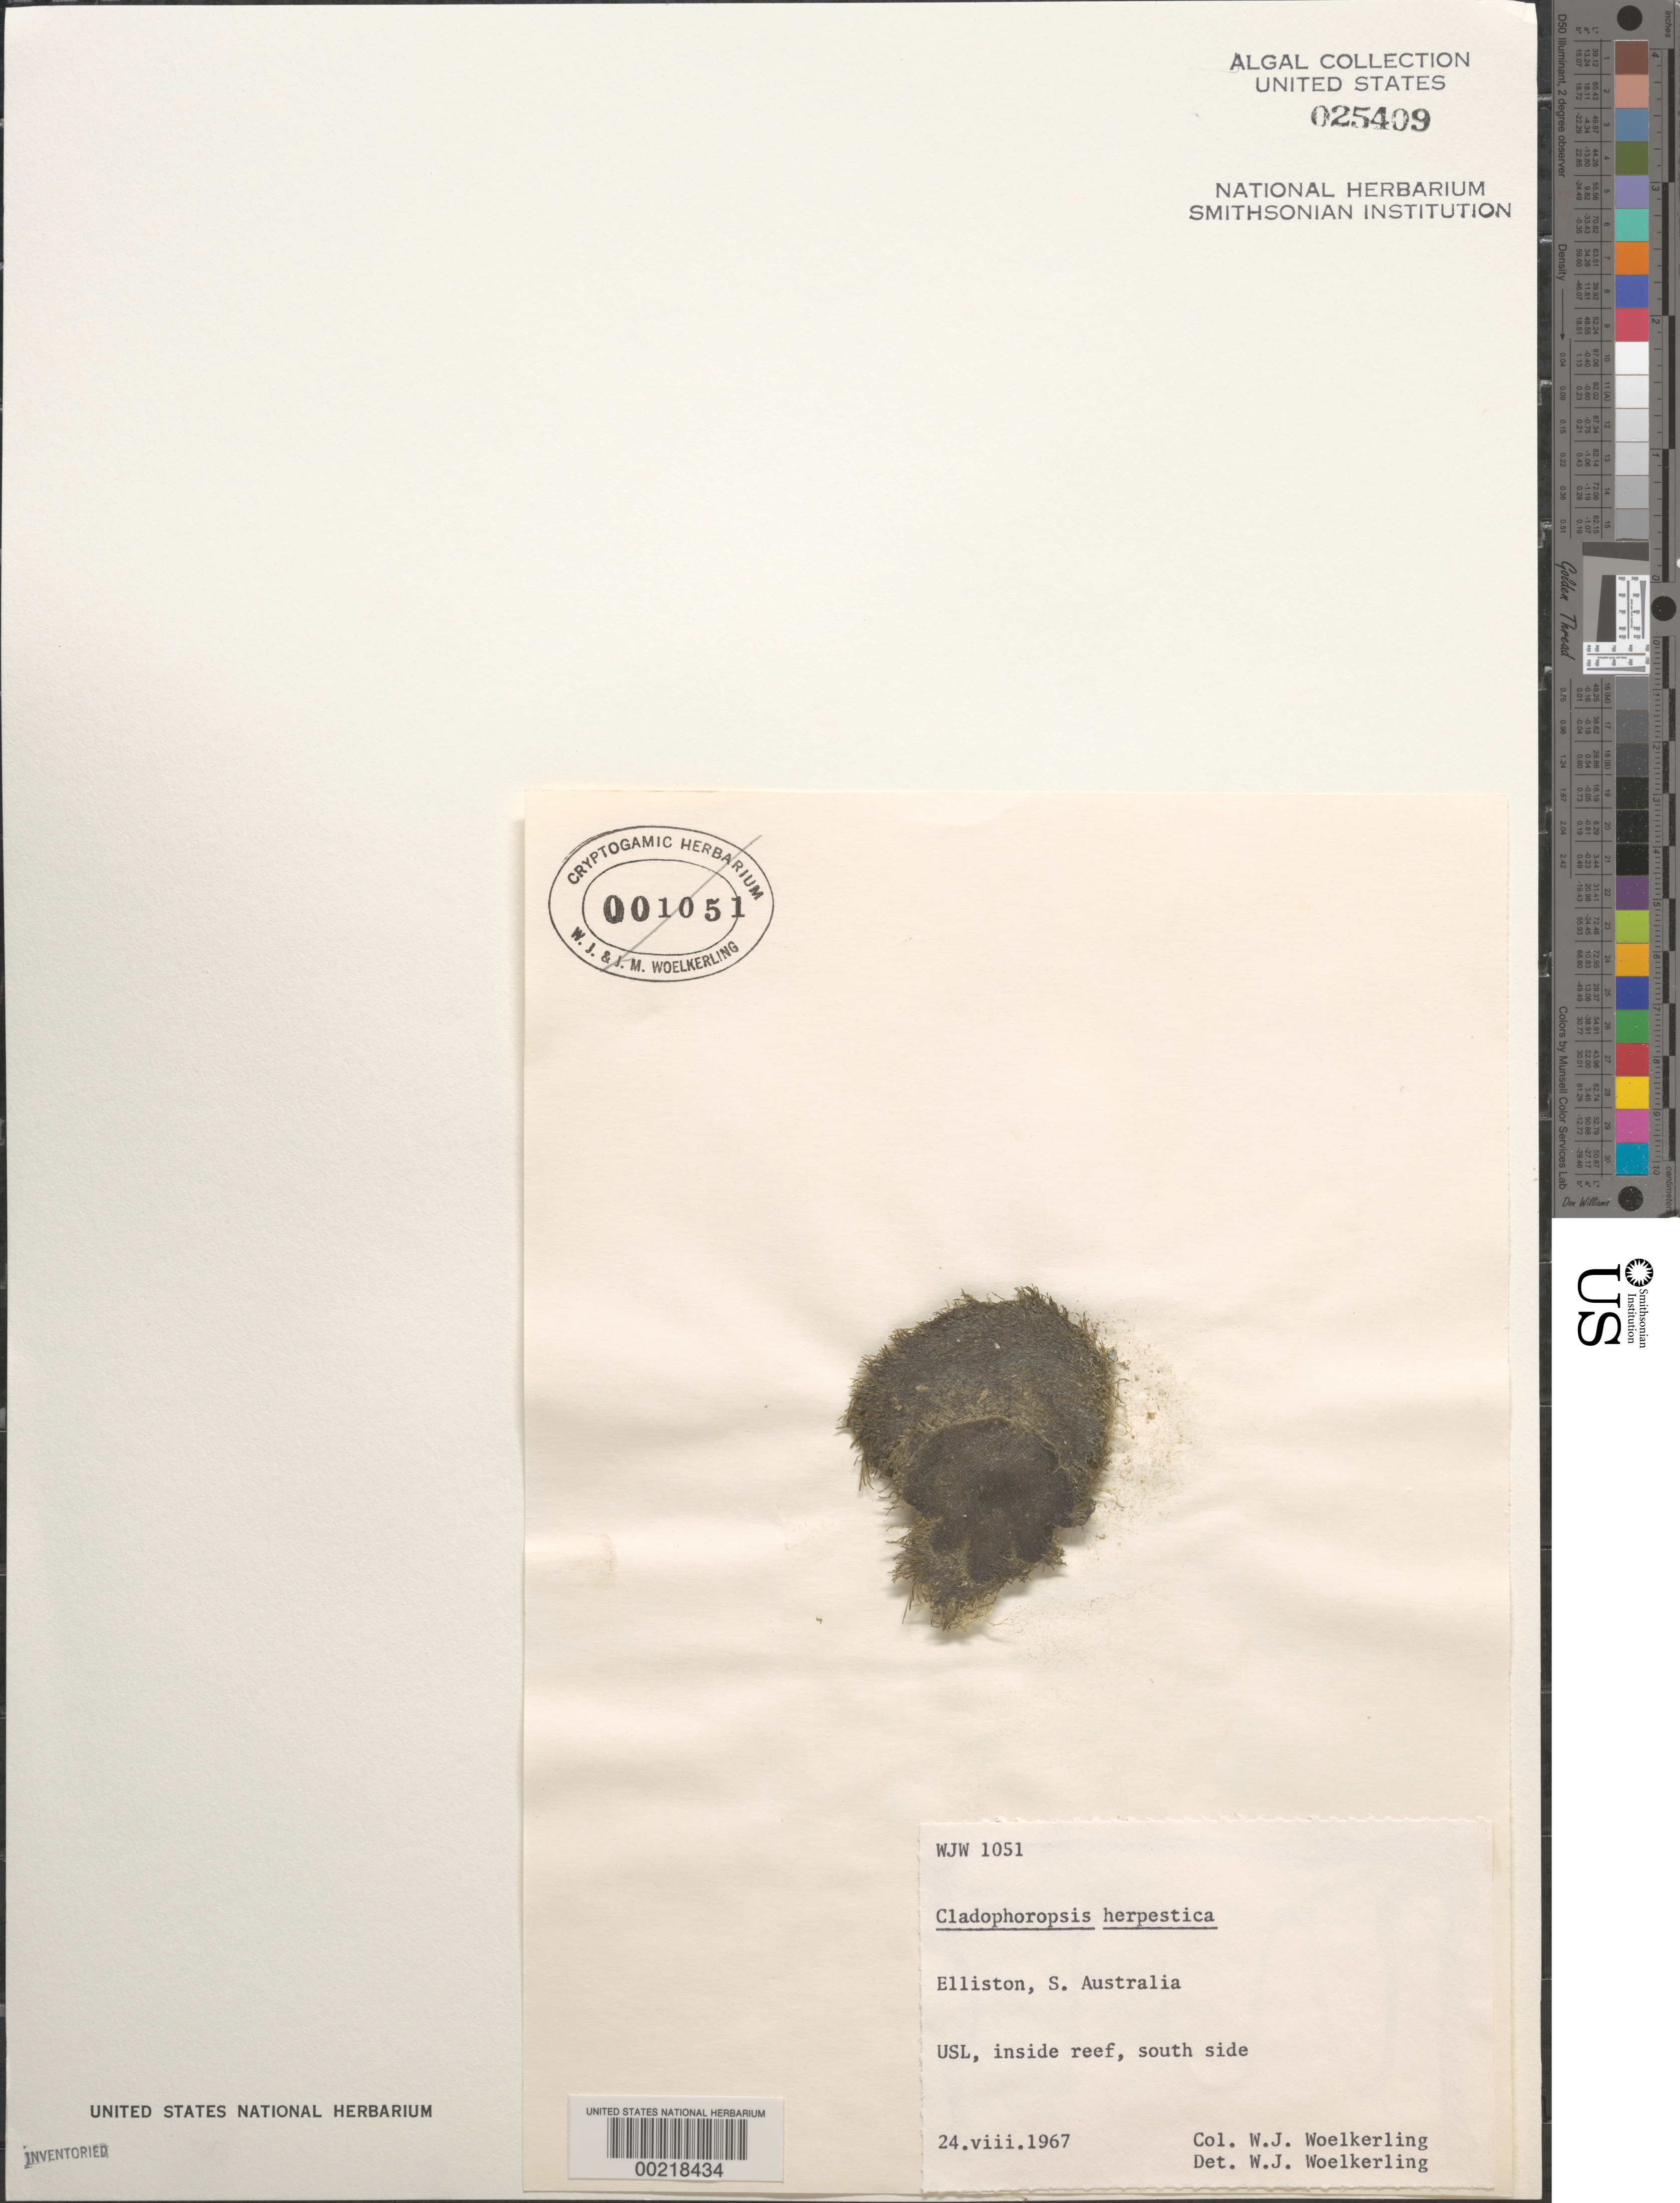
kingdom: Plantae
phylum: Chlorophyta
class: Ulvophyceae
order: Cladophorales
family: Cladophoraceae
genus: Lychaete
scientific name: Lychaete herpestica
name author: (Montagne) M.J. Wynne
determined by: Algae name updating Project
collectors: W. Woelkerling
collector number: WJW 1051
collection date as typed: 24 Aug 1967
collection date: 1967-08-24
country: Australia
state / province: South Australia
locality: Elliston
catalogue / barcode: US 25409